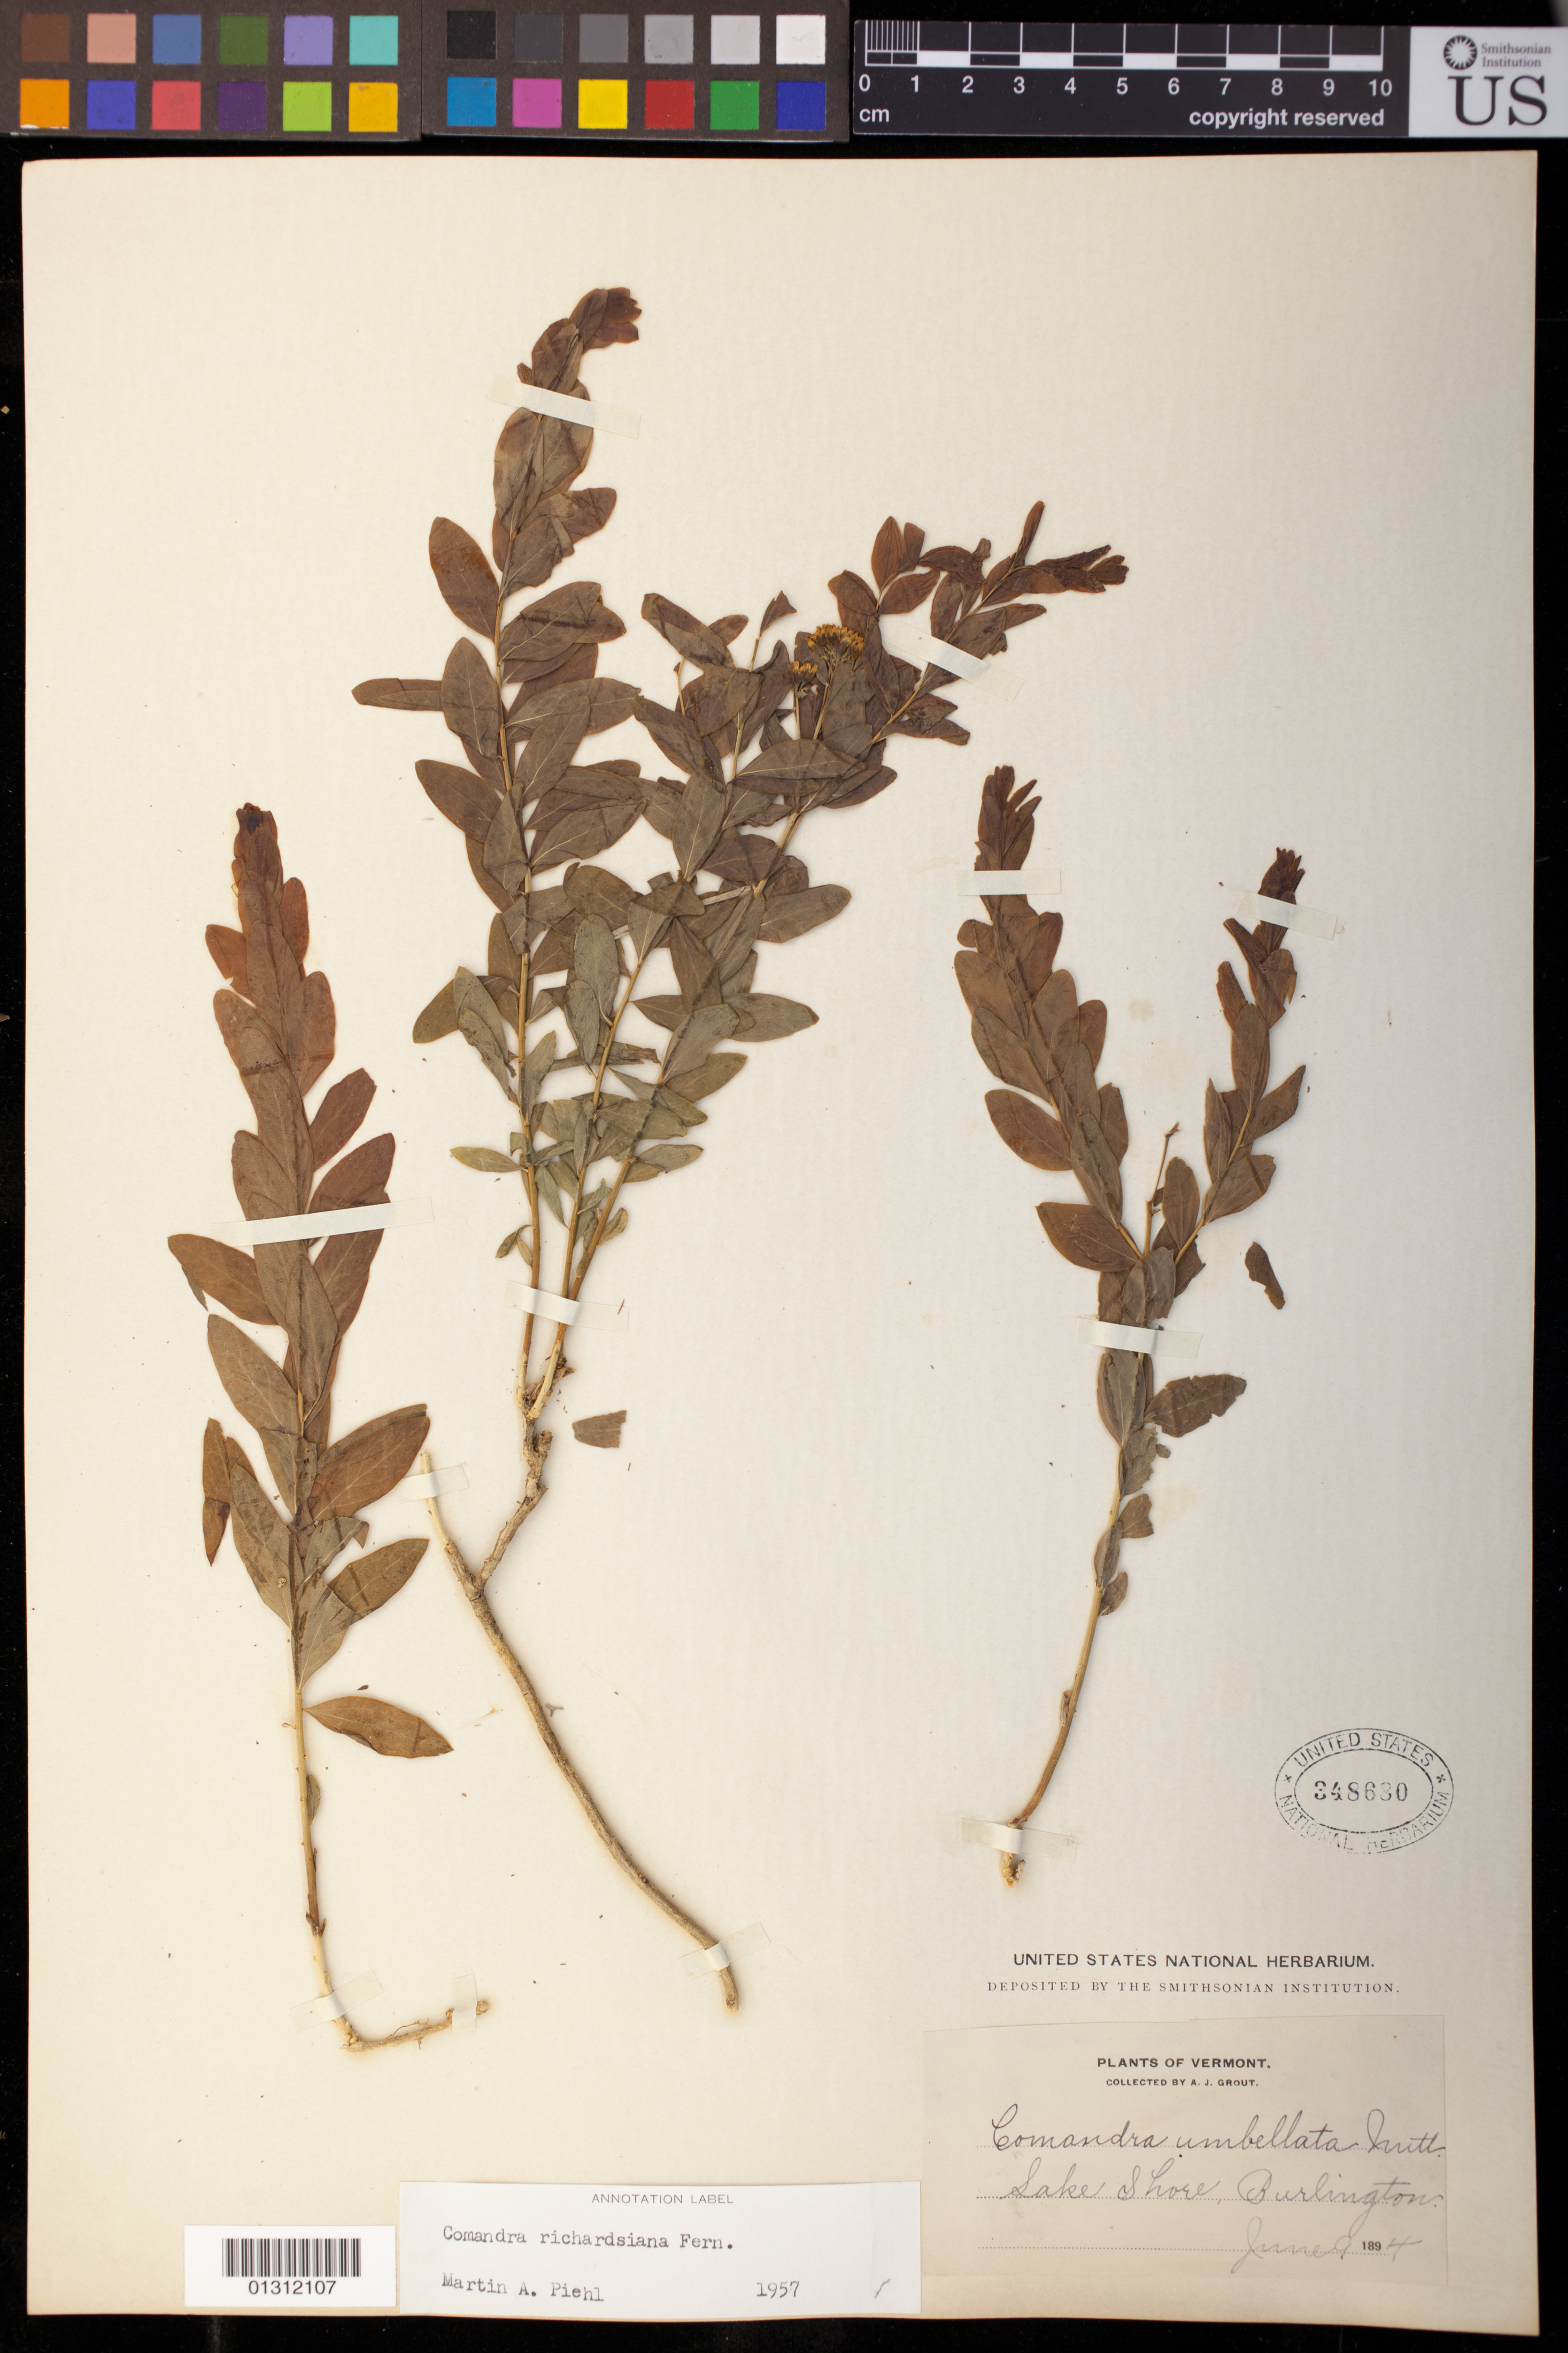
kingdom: Plantae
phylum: Tracheophyta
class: Magnoliopsida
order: Santalales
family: Comandraceae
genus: Comandra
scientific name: Comandra richardsiana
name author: Fernald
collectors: A. J. Grout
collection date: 1894-06-09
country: United States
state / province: Vermont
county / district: Chittenden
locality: Lake Shore, Burlington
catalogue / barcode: US 348680